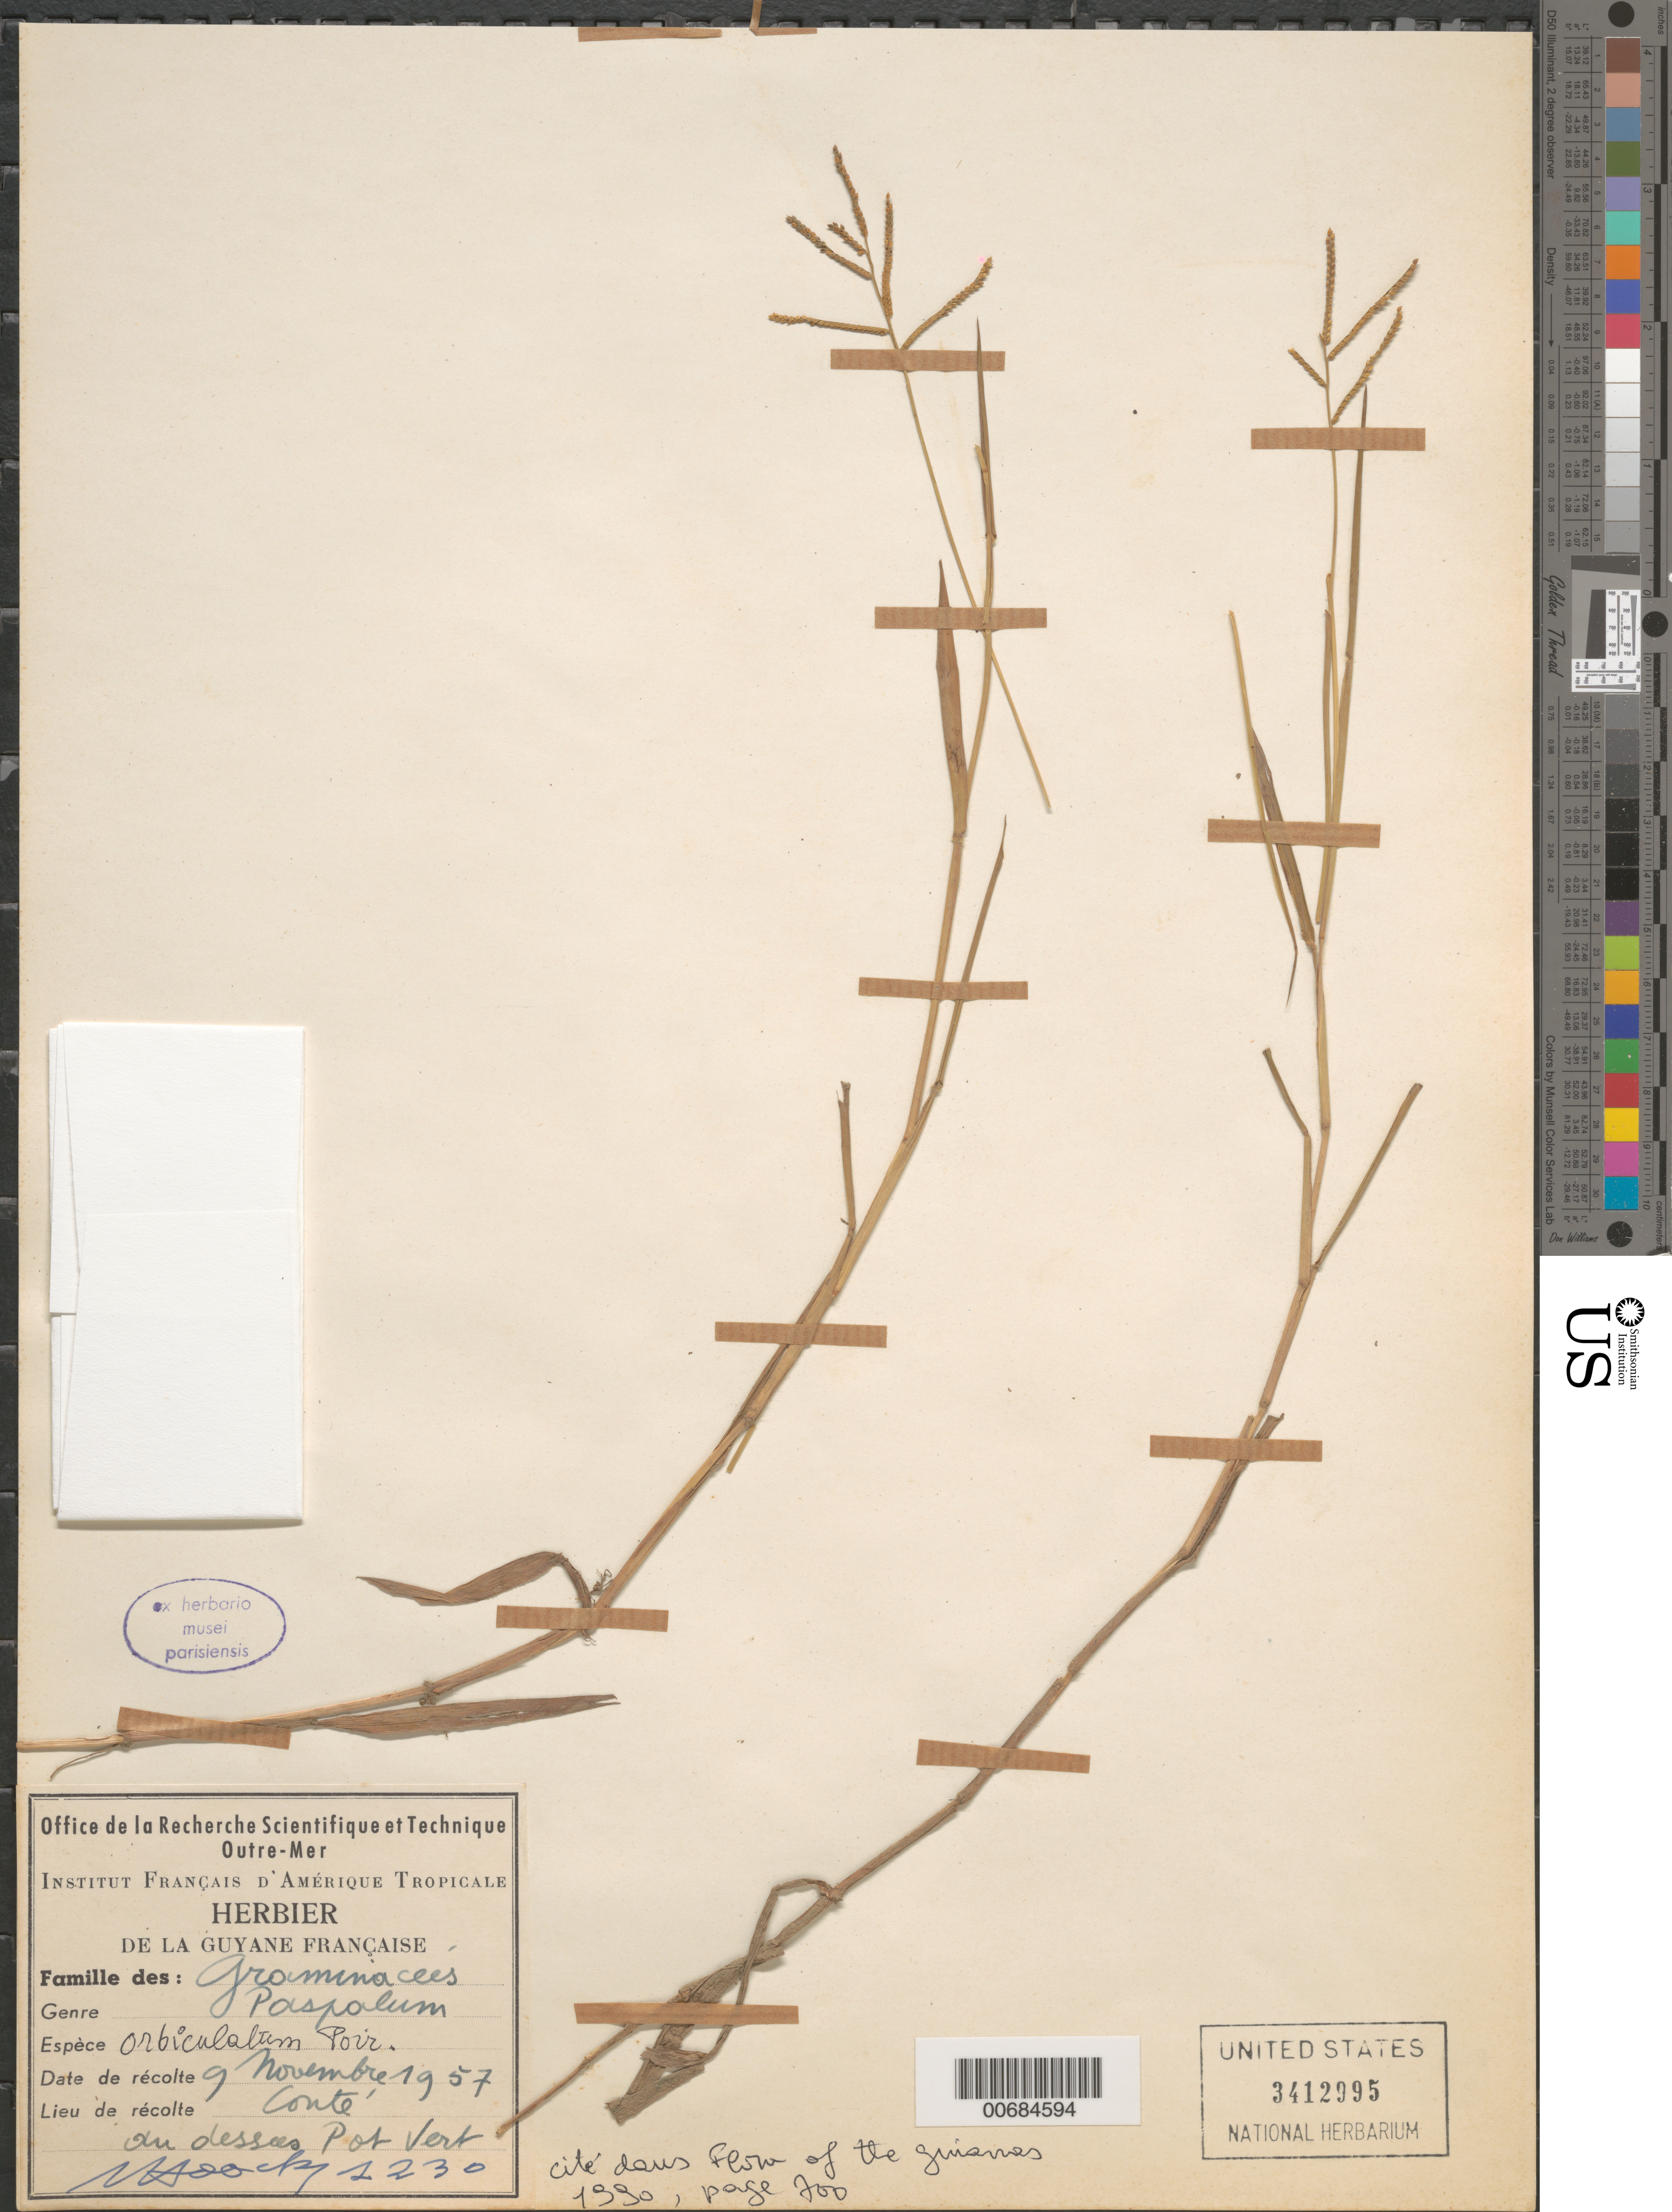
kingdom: Plantae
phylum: Tracheophyta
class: Liliopsida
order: Poales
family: Poaceae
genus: Paspalum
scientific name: Paspalum orbiculatum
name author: Poir.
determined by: Judziewicz, E. J.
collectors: J. Hoock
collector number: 1230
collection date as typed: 9-Nov-57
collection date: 1957-11-09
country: French Guiana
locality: Comté, au essees Pot Vert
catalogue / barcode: US 3412995